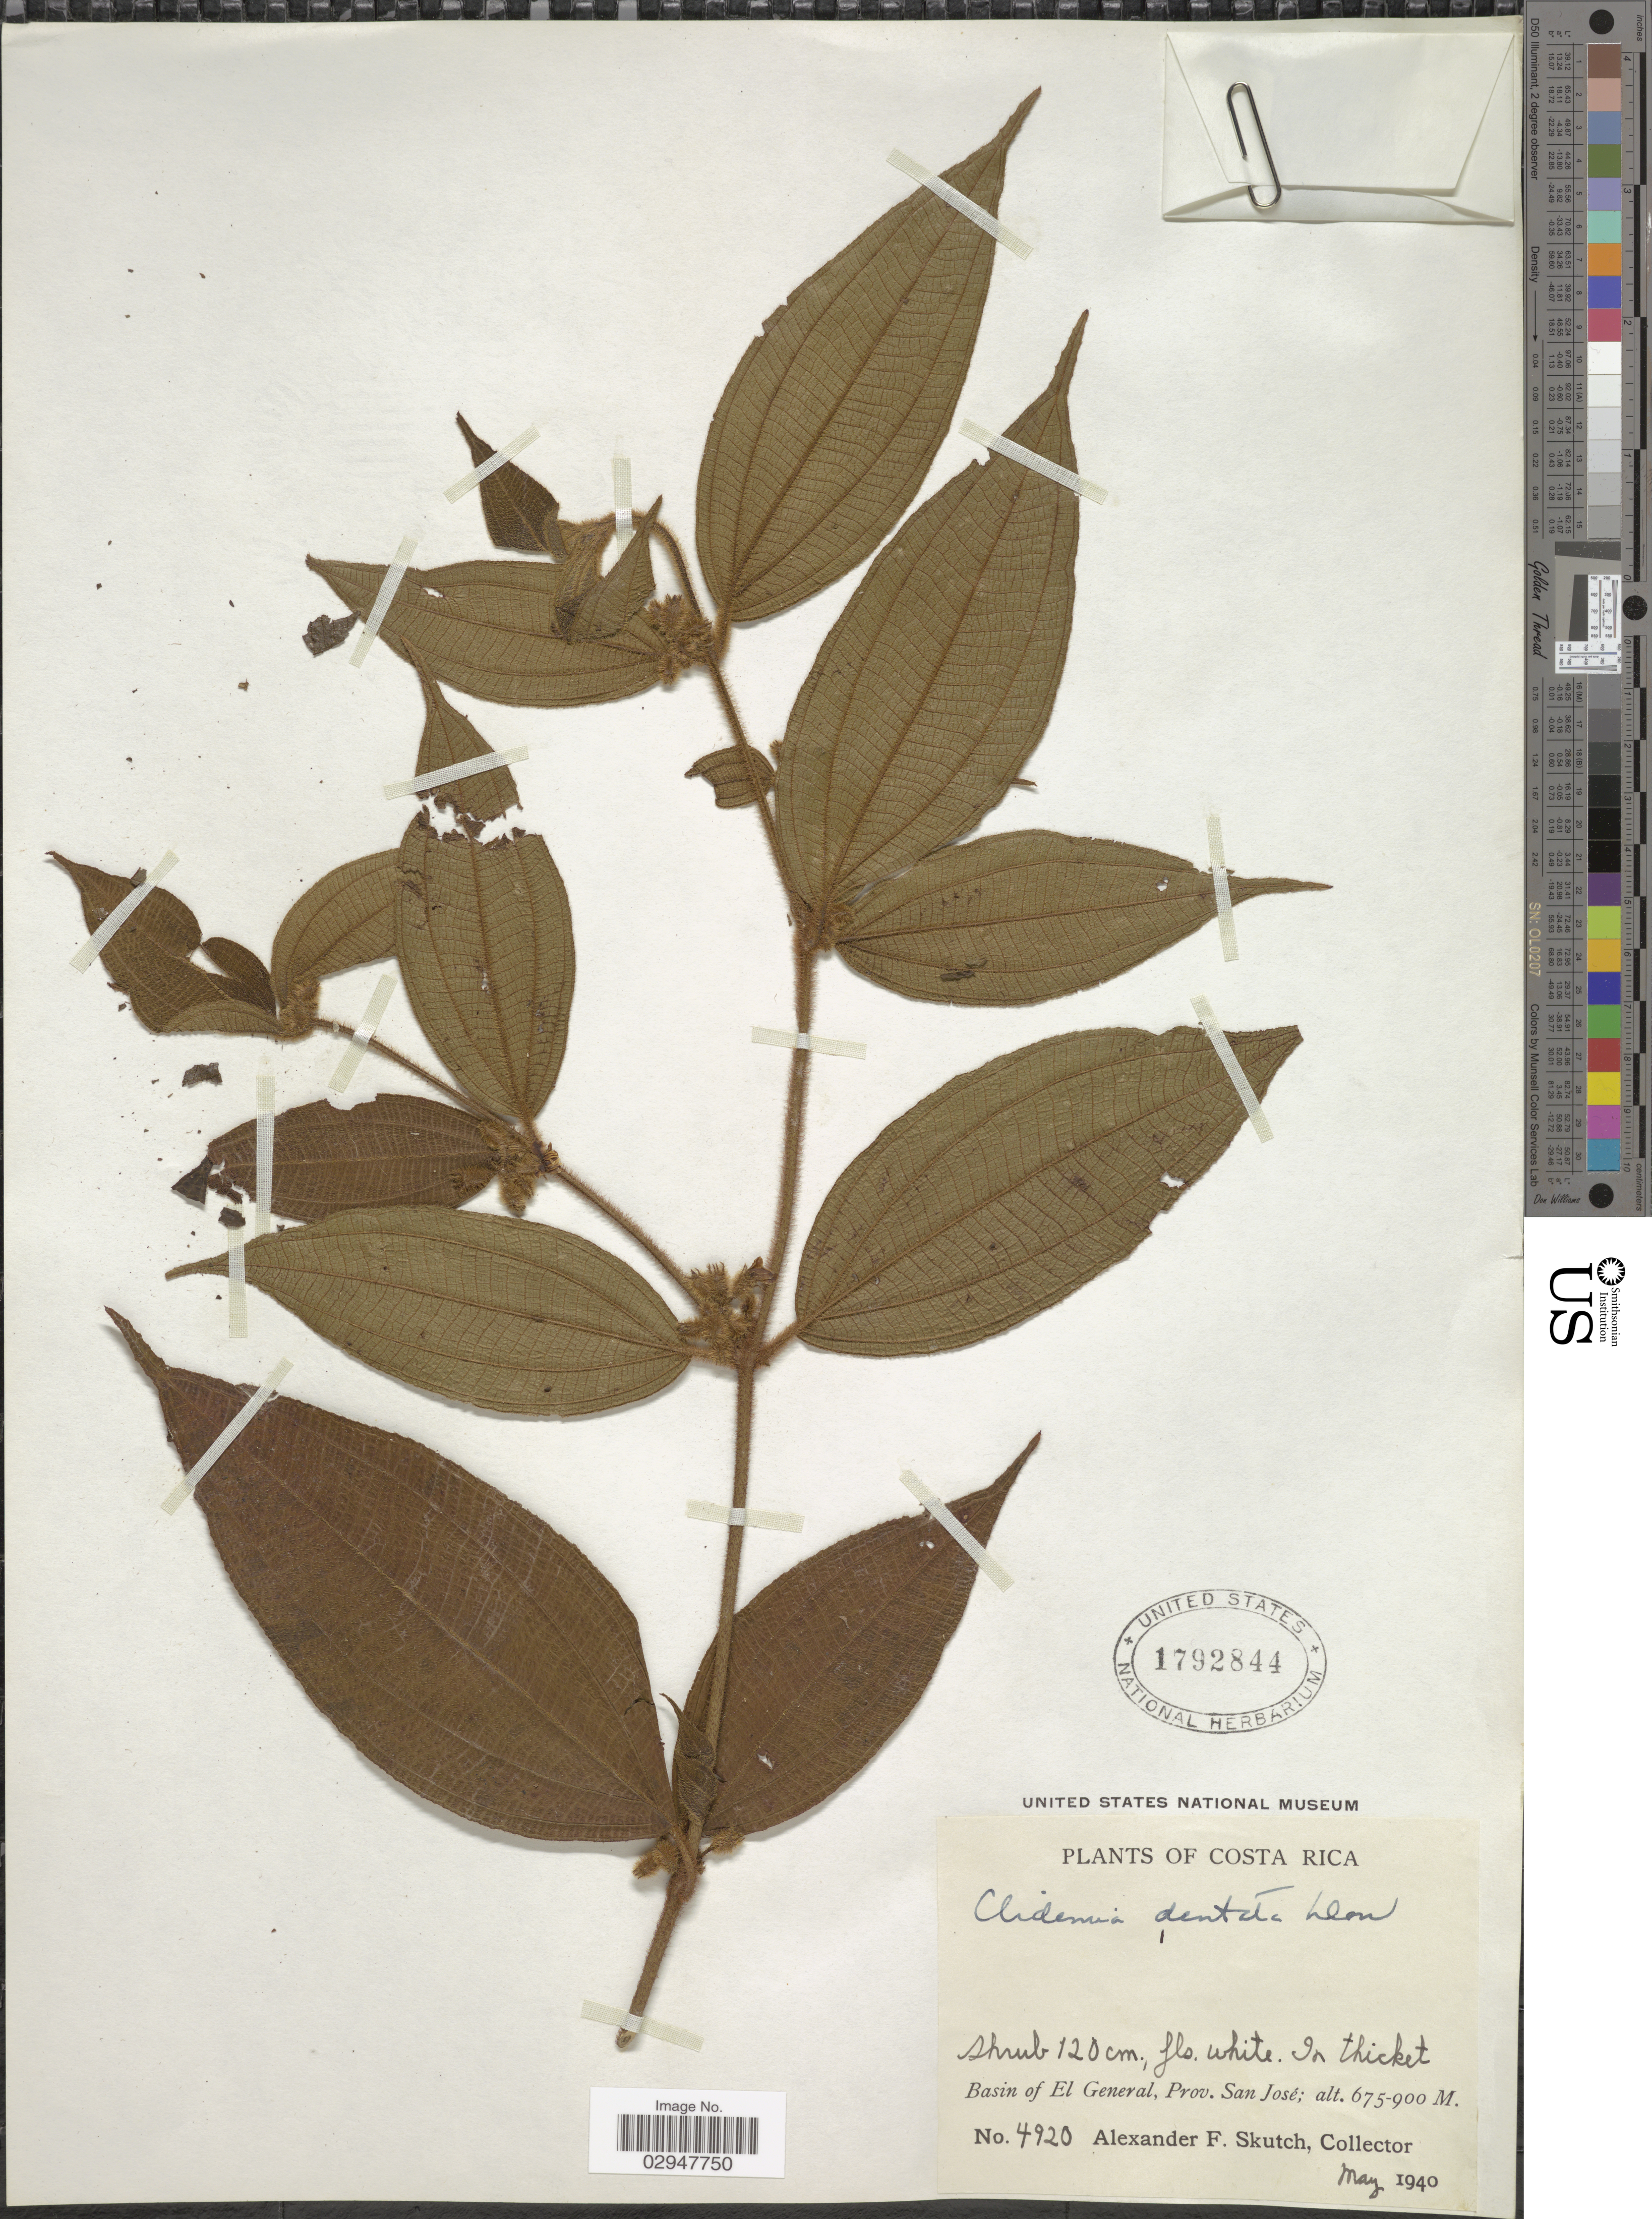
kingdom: Plantae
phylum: Tracheophyta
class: Magnoliopsida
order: Myrtales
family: Melastomataceae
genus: Clidemia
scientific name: Clidemia dentata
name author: D. Don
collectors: A. F. Skutch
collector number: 4920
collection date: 1940-05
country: Costa Rica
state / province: San José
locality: Basin of El General.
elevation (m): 675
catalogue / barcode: US 1792844